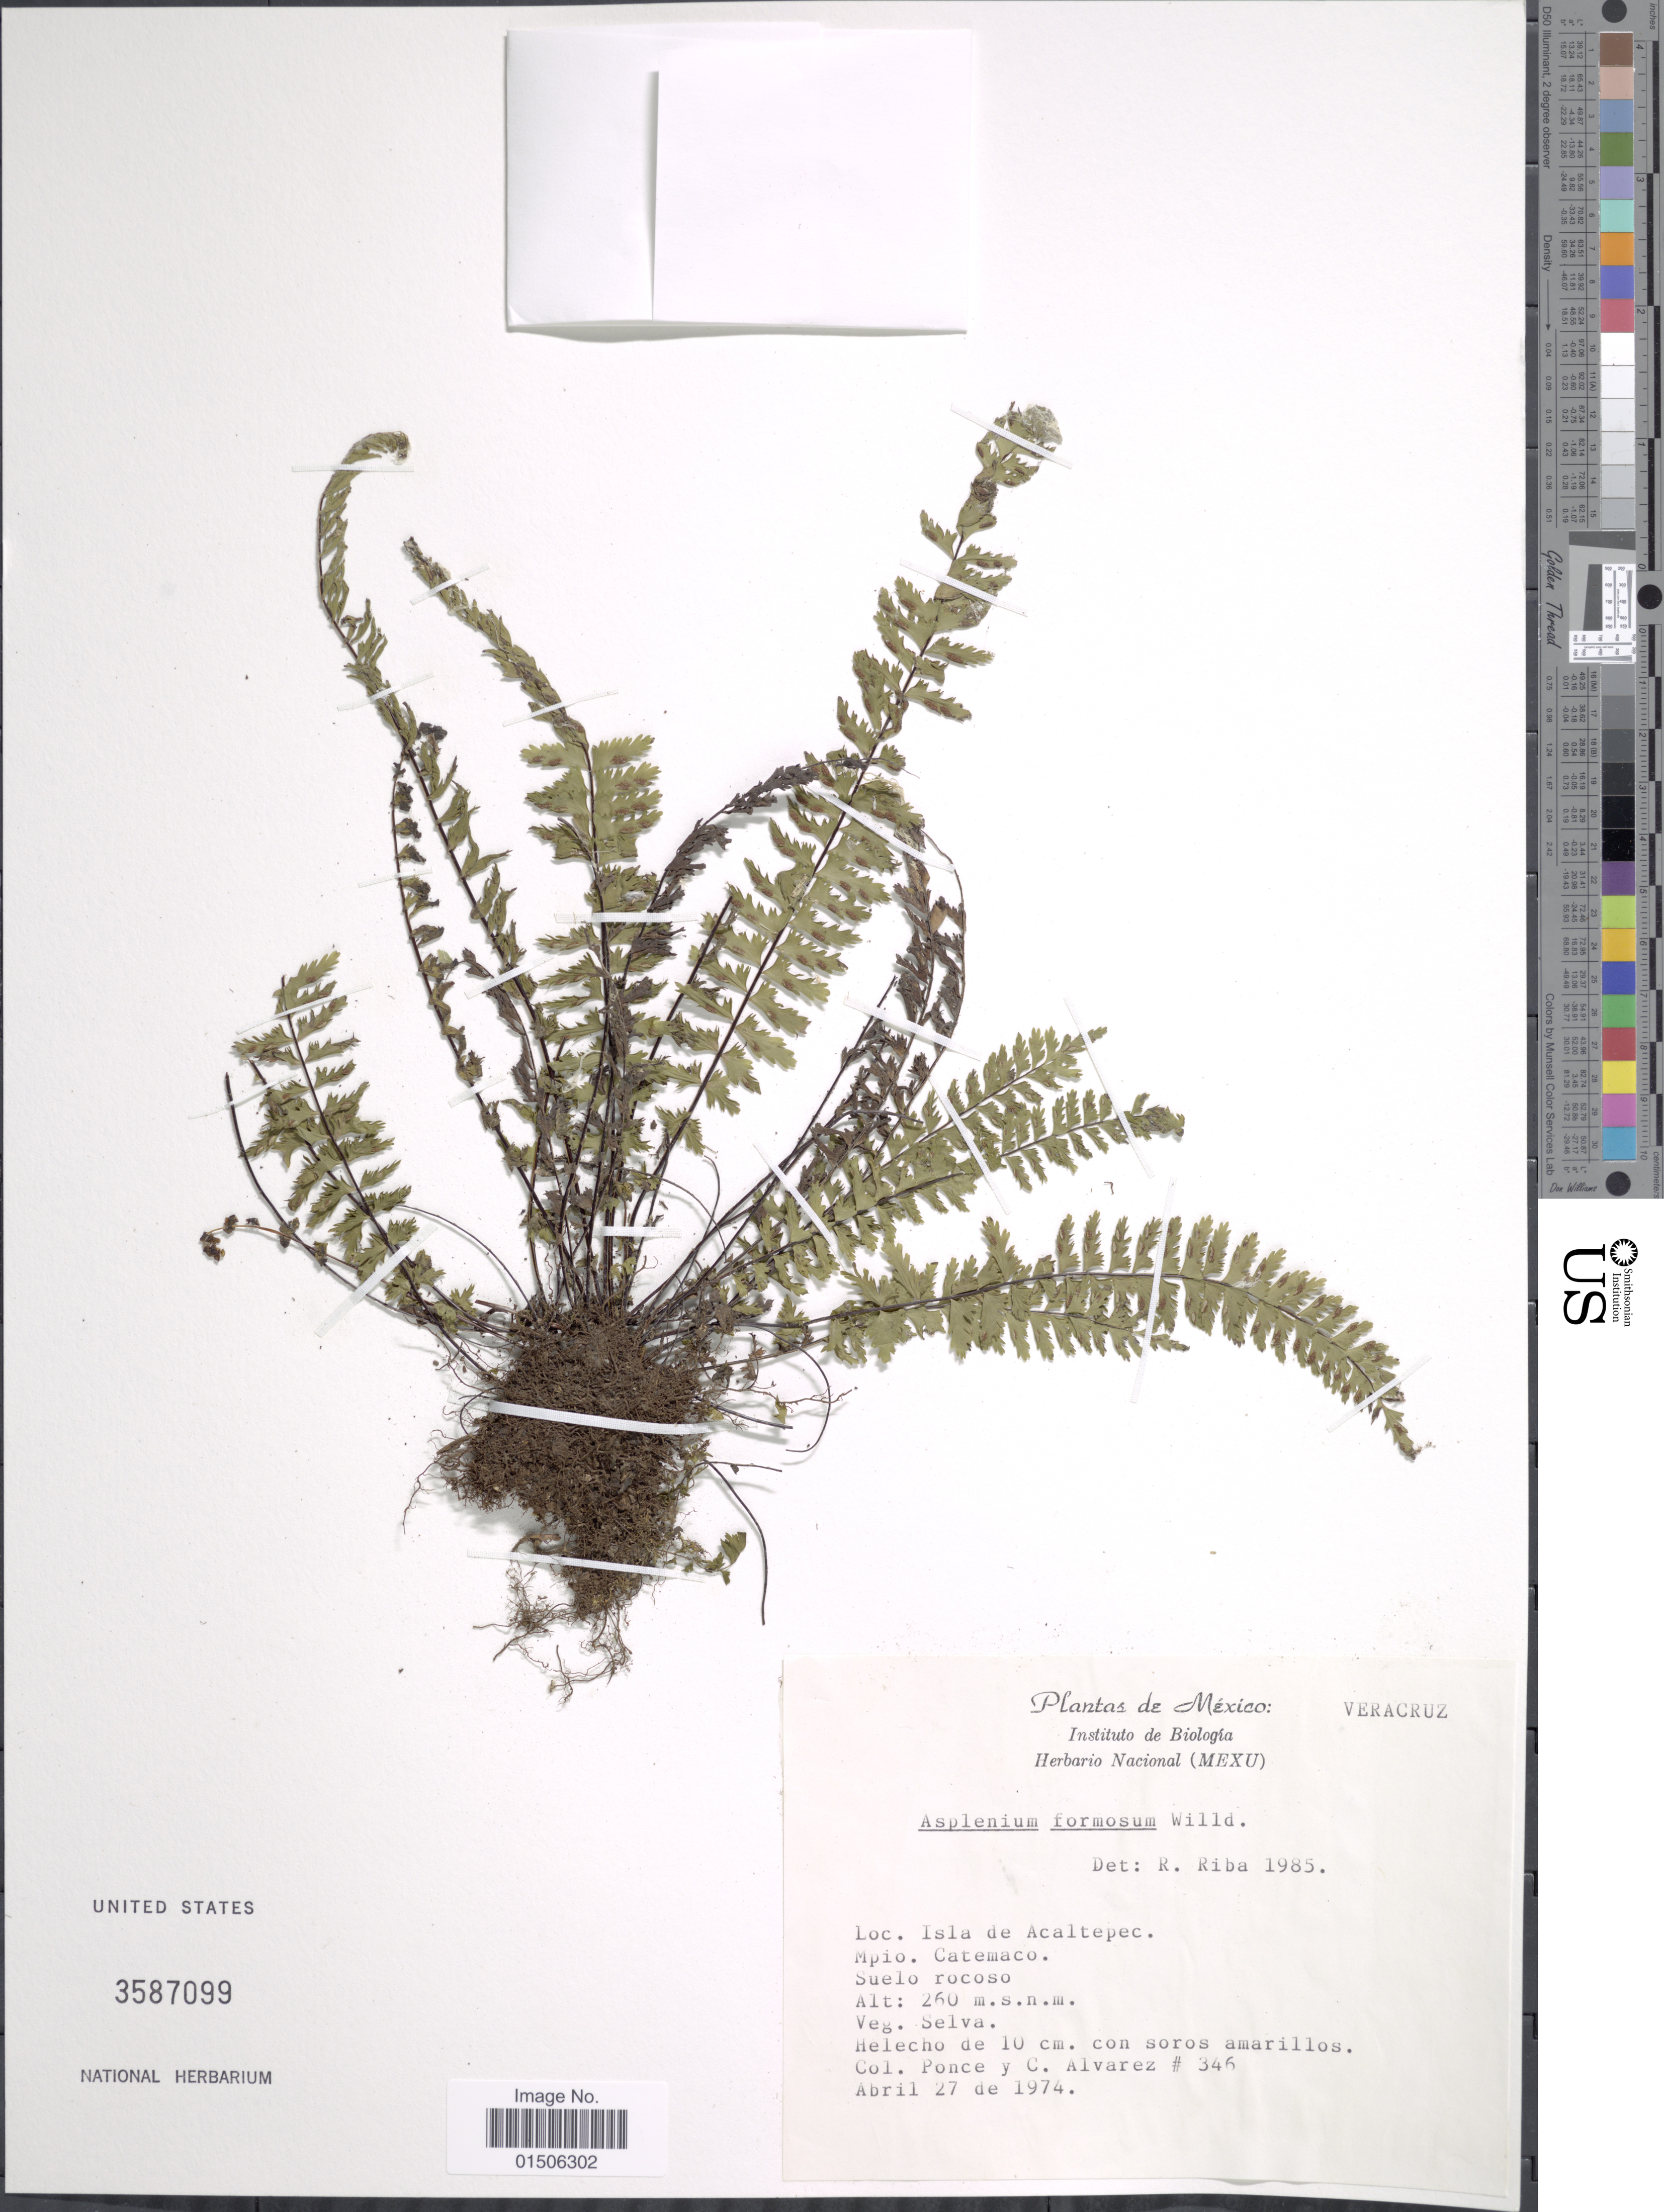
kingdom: Plantae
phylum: Tracheophyta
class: Polypodiopsida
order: Polypodiales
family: Aspleniaceae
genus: Asplenium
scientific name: Asplenium formosum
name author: Willd.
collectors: Ponce & C. Alvarez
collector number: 346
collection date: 1974-04-27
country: Mexico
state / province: Veracruz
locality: Veracruz, Isla de Acaltepec, Mpio Catemaco Suelo rocoso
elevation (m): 260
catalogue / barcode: US 3587099